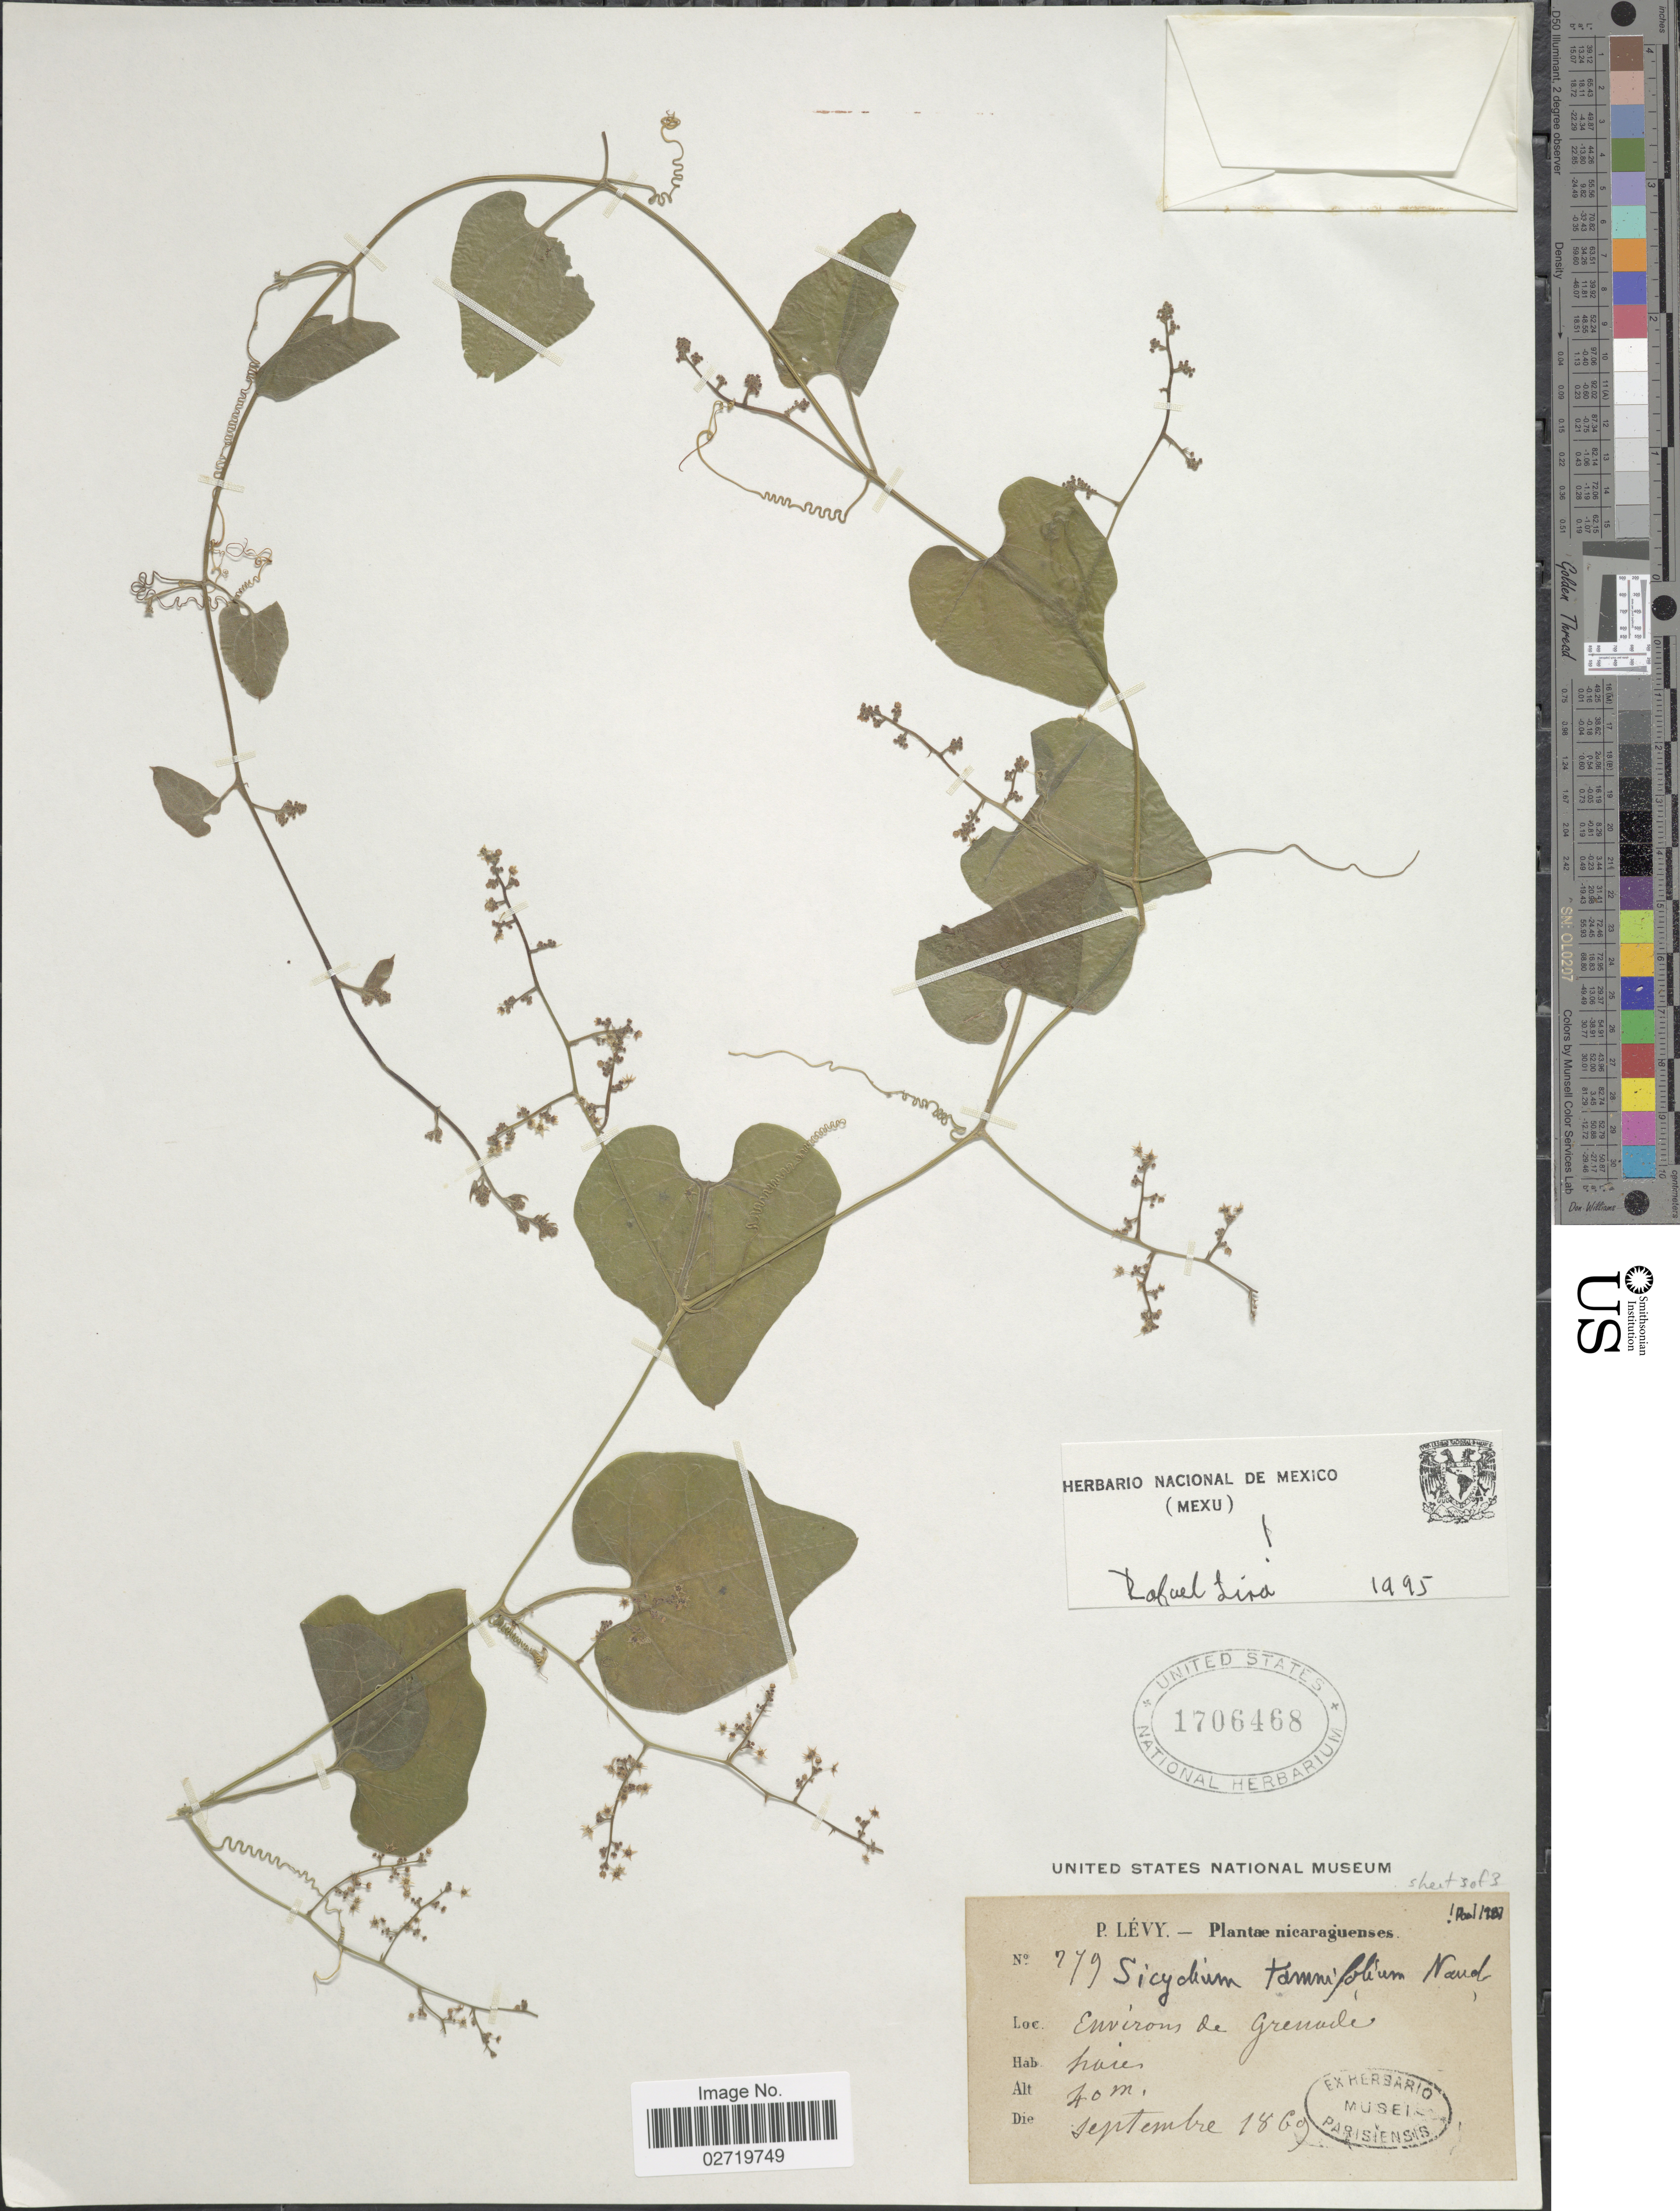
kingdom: Plantae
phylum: Tracheophyta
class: Magnoliopsida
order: Cucurbitales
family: Cucurbitaceae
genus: Sicydium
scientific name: Sicydium tamnifolium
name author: (Kunth) Cogn.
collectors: P. Lévy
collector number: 279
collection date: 1869-09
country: Nicaragua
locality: Environs de Grenade.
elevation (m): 40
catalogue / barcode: US 1706468